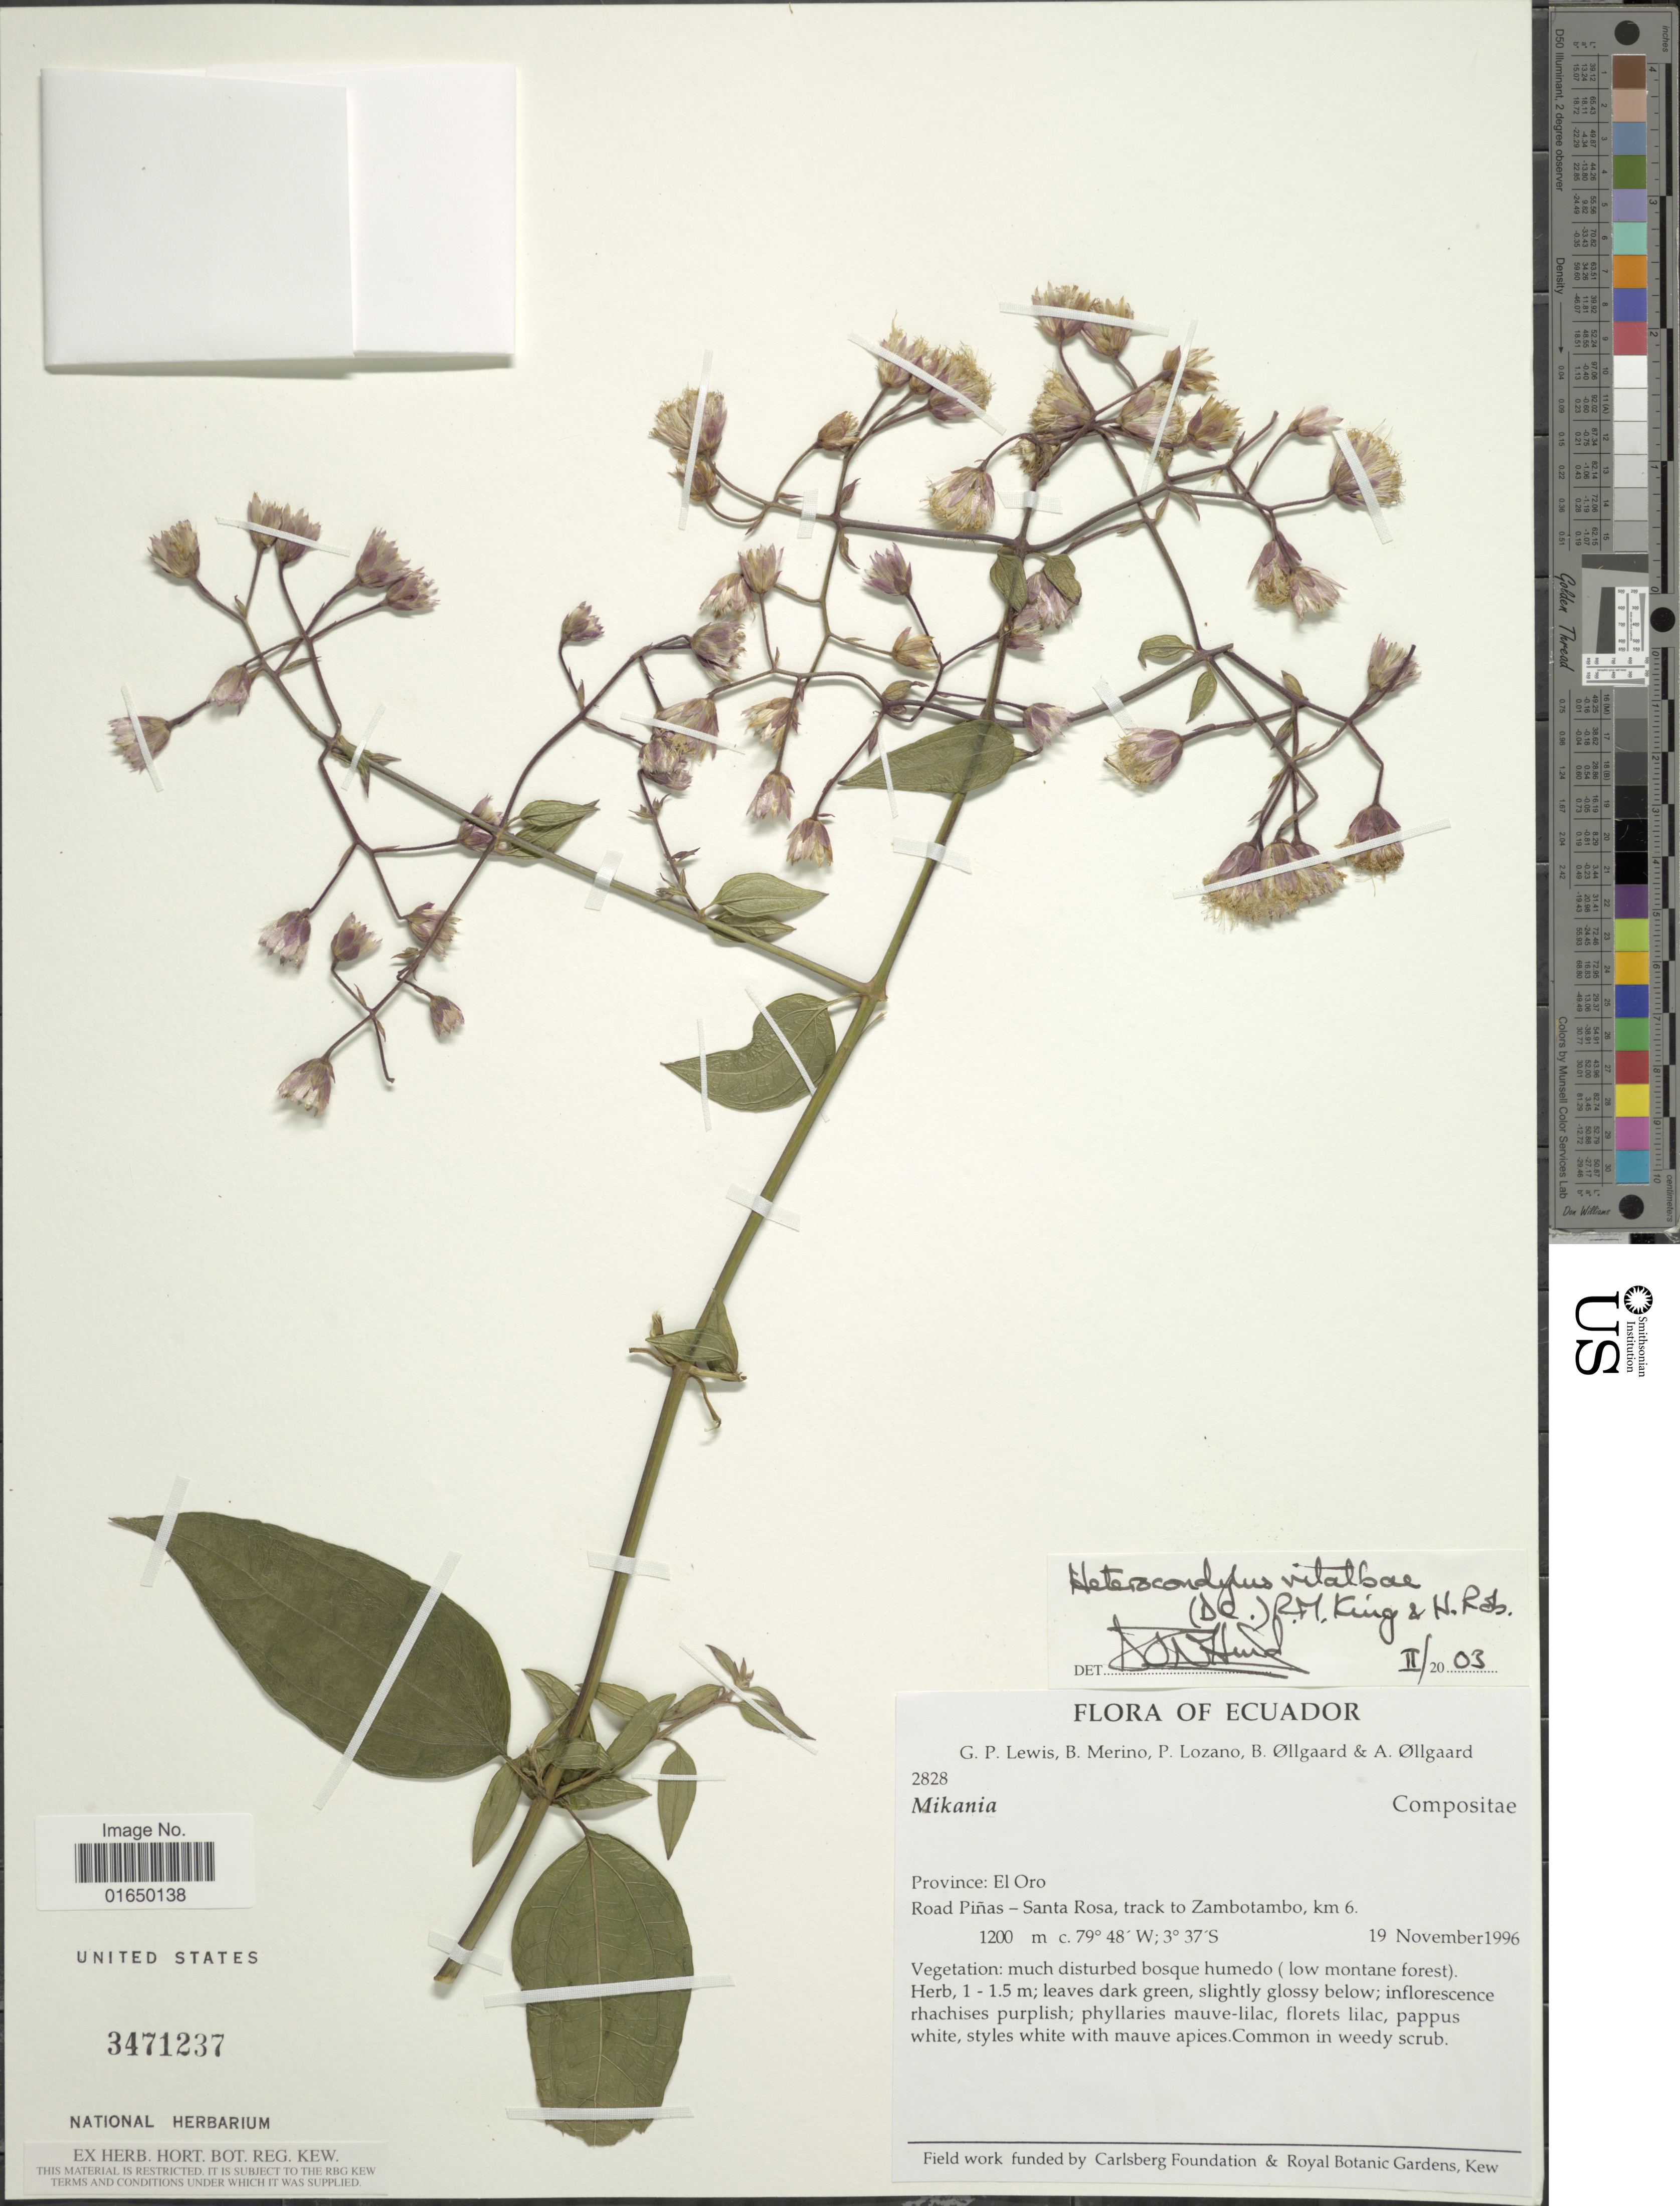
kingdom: Plantae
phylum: Tracheophyta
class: Magnoliopsida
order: Asterales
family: Asteraceae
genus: Heterocondylus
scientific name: Heterocondylus vitalbae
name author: (DC.) R.M. King & H. Rob.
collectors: G. P. Lewis, B. Merino, P. Lozano, B. Øllgaard & A. Øllgaard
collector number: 2828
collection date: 1996-11-19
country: Ecuador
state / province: El Oro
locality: Road Piñas - Santa Roa, track to Zambotambo, km 6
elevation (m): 1200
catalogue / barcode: US 3471237